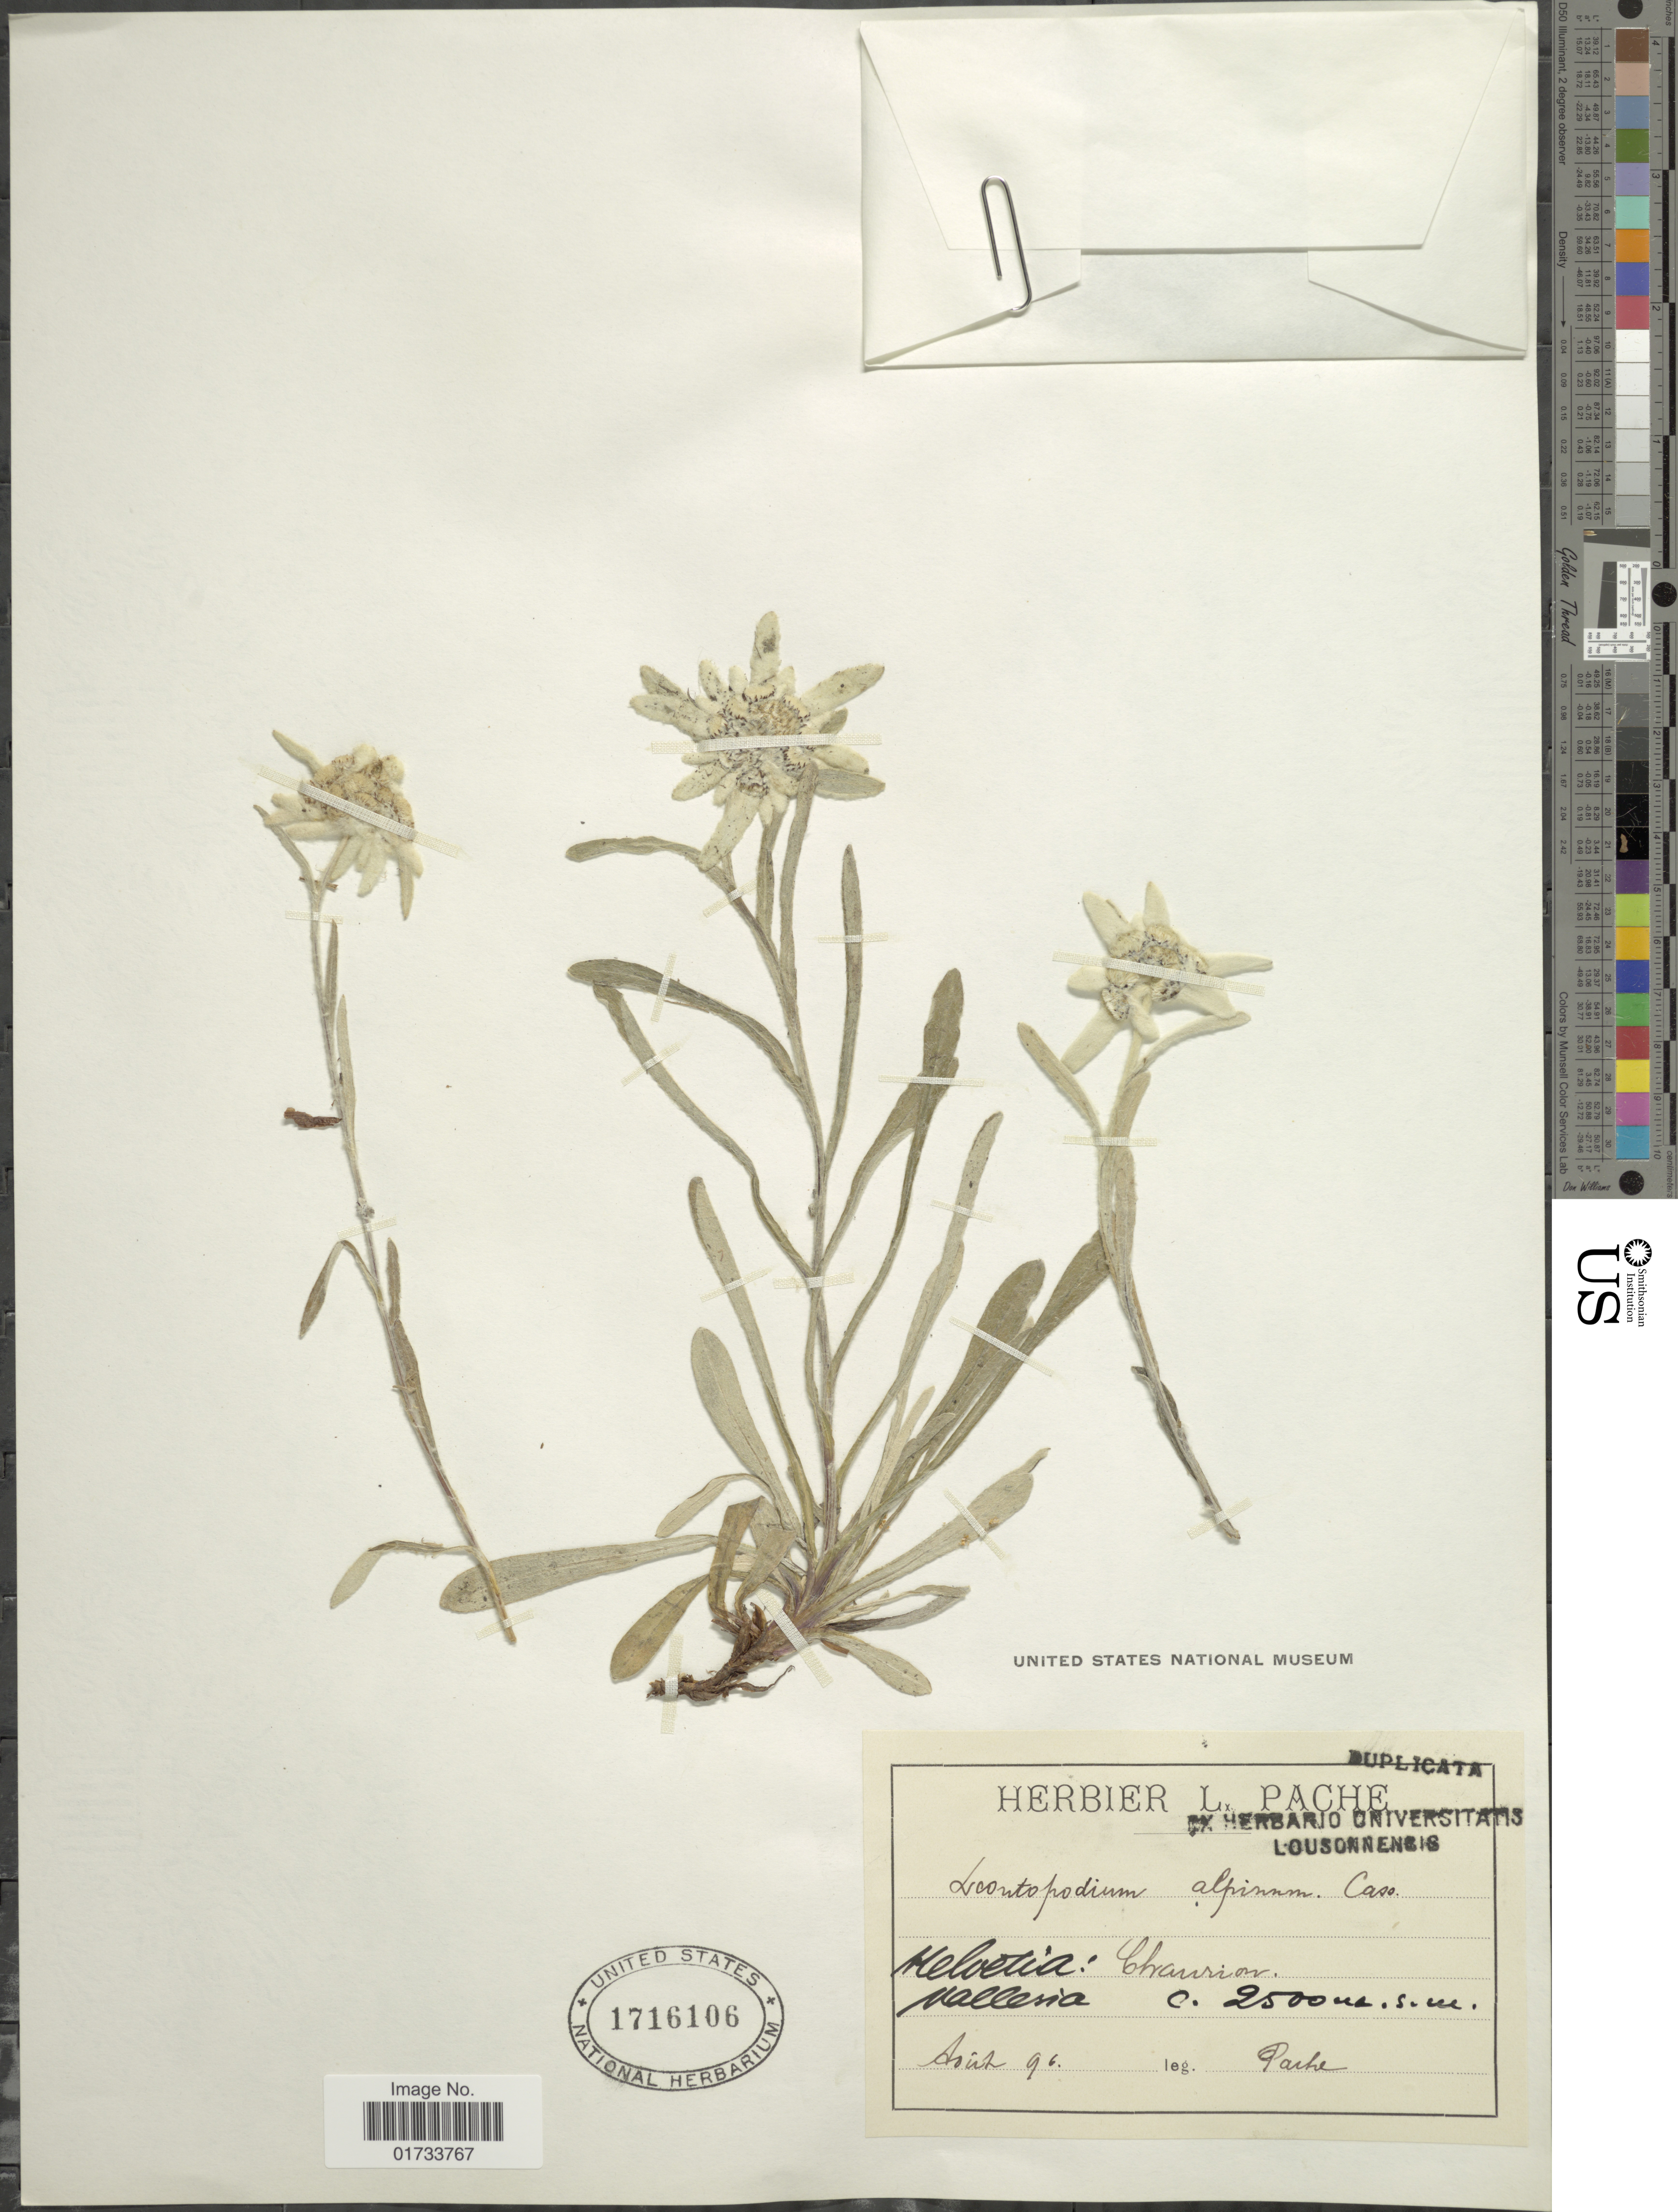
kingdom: Plantae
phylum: Tracheophyta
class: Magnoliopsida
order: Asterales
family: Asteraceae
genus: Leontopodium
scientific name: Leontopodium alpinum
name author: Cass.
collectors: Pache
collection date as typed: Transcribed d/m/y: /8/96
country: Switzerland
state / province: Valais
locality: Helvetia: Charrion, vallenia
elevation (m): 2500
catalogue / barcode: US 1716106